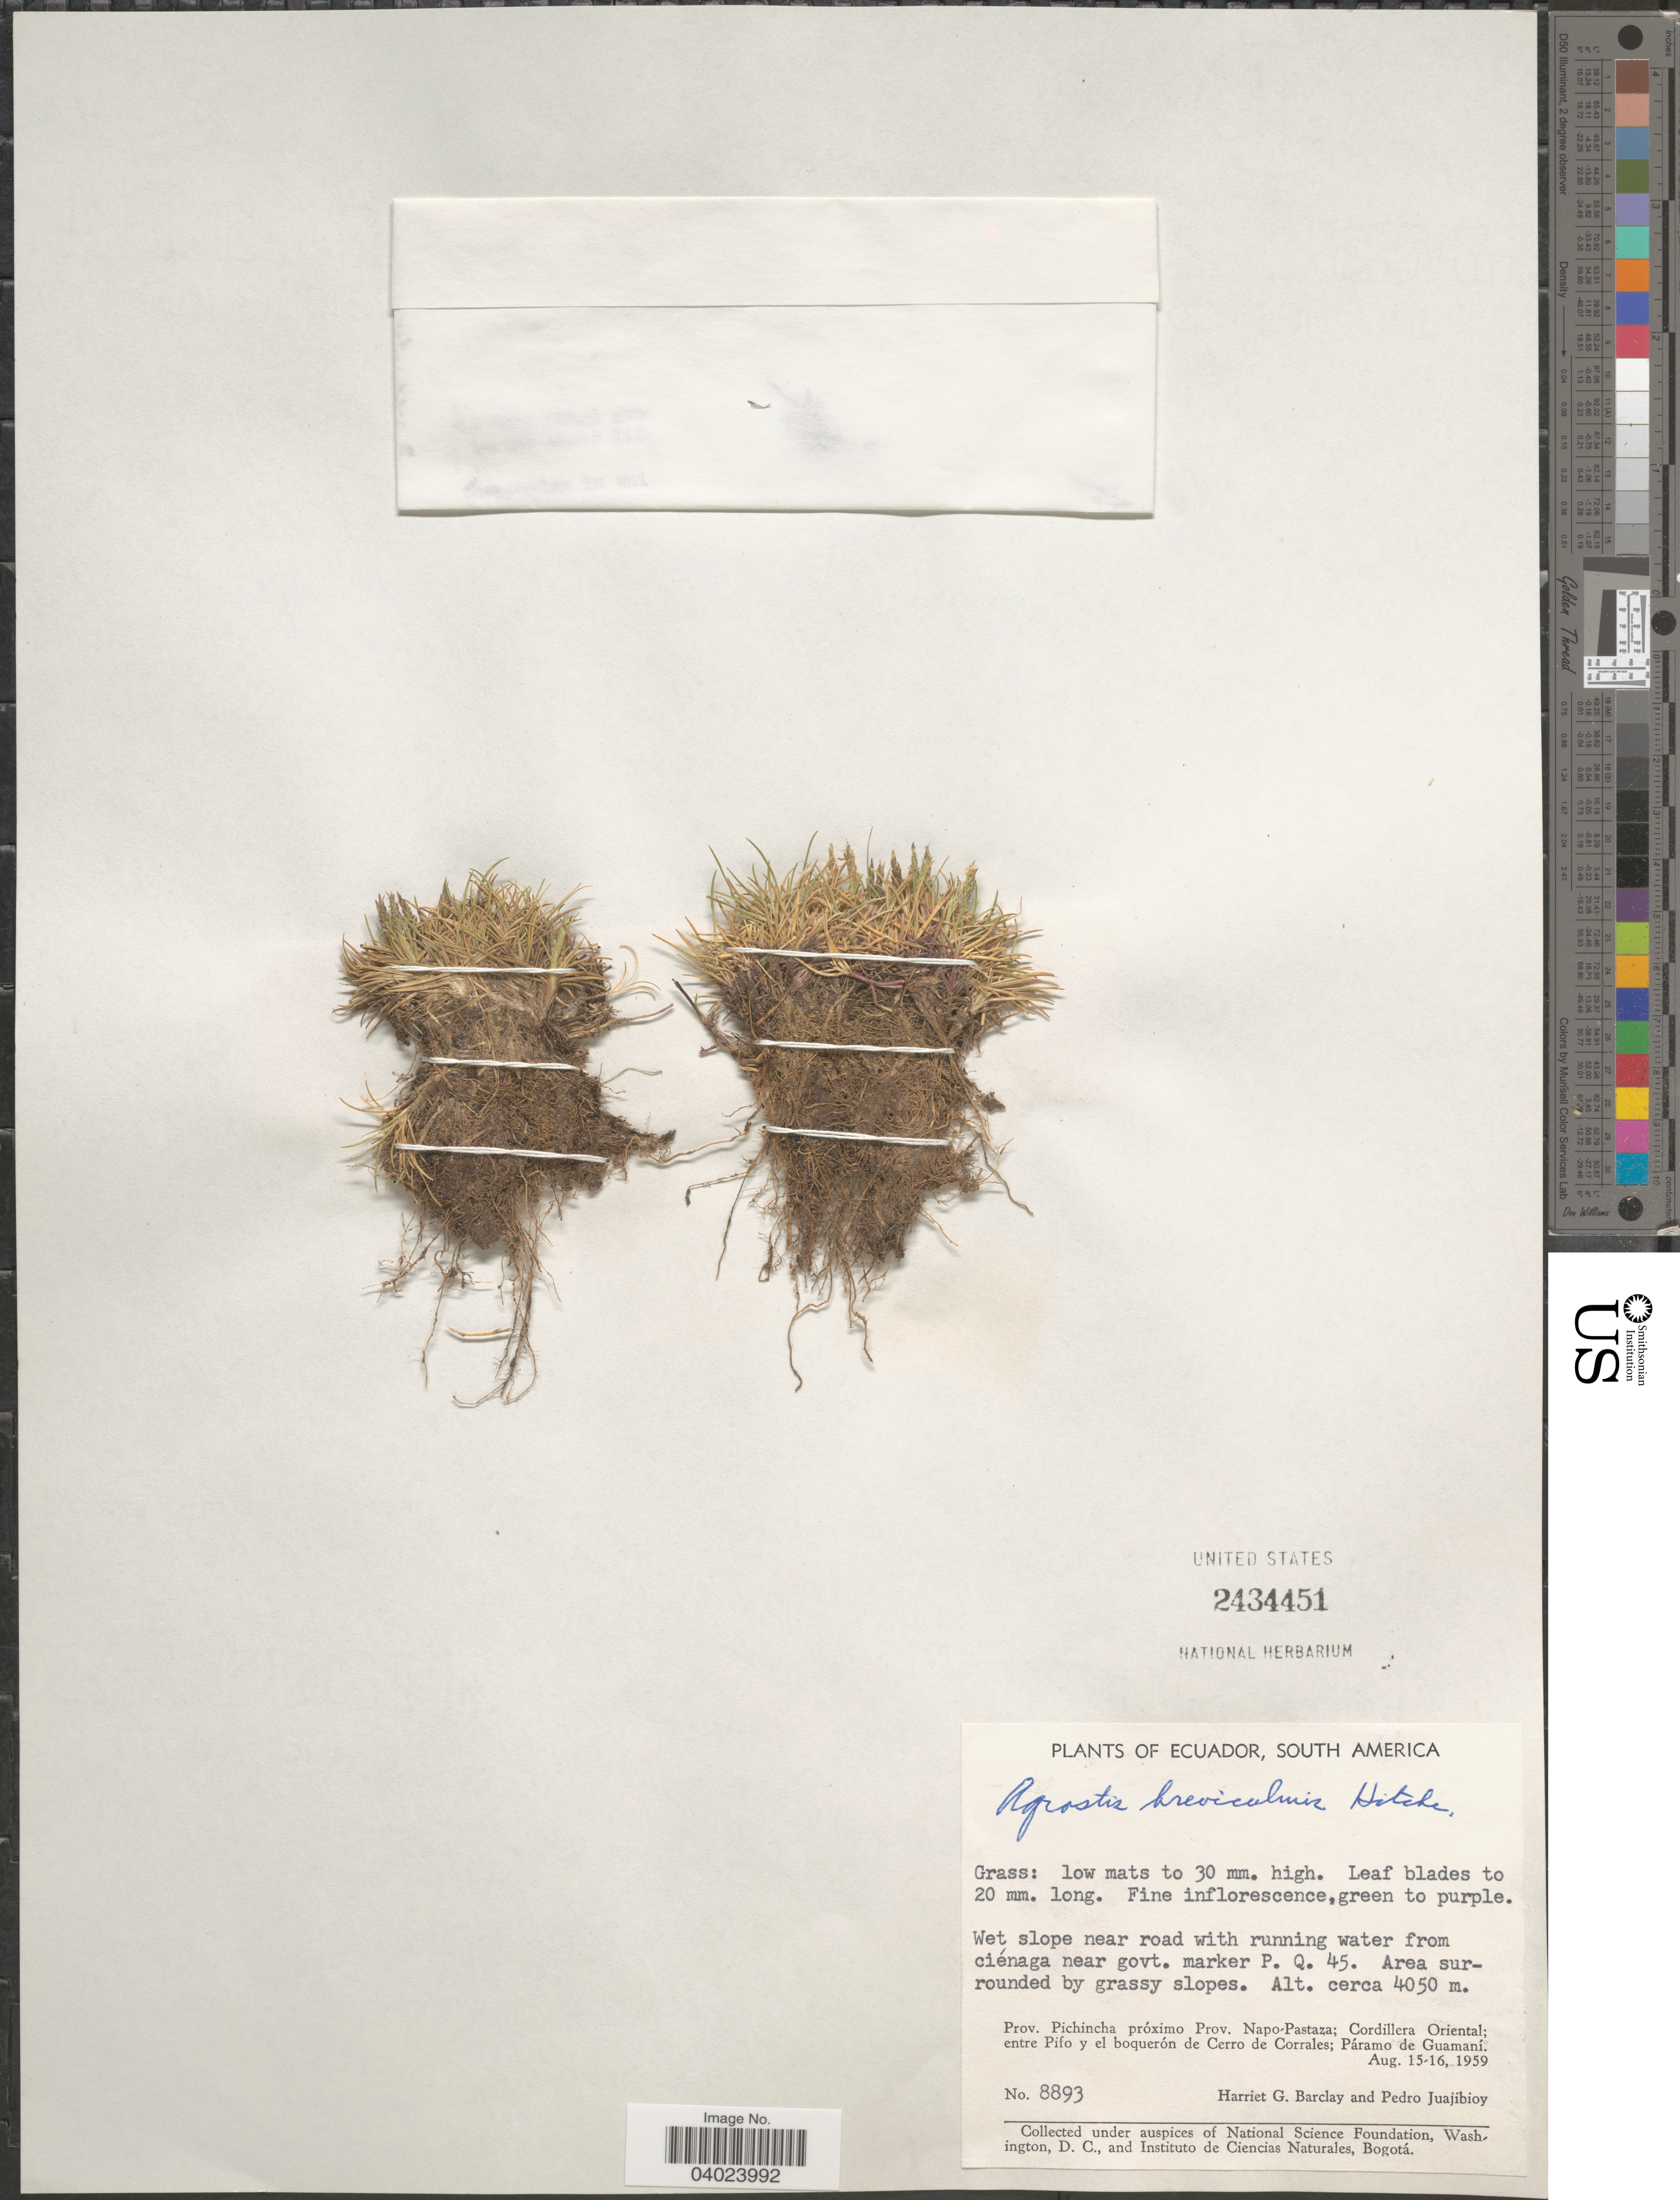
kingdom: Plantae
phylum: Tracheophyta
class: Liliopsida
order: Poales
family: Poaceae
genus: Agrostis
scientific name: Agrostis breviculmis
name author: Hitchc.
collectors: H. G. Barclay & P. Juajibioy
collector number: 8893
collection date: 1959-08-15/1959-08-16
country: Ecuador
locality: Wet slope near road with running water from ciénaga near govt. marker P.Q. 45. Area surrounded by grassy slopes. Prov. Pichincha próximo Prov. Napo-Pastaza: Cordillera Oriental entre Pifo y el boquerón de Cerro de Corrales; Páramo de Guamaní.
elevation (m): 4050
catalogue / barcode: US 2434451